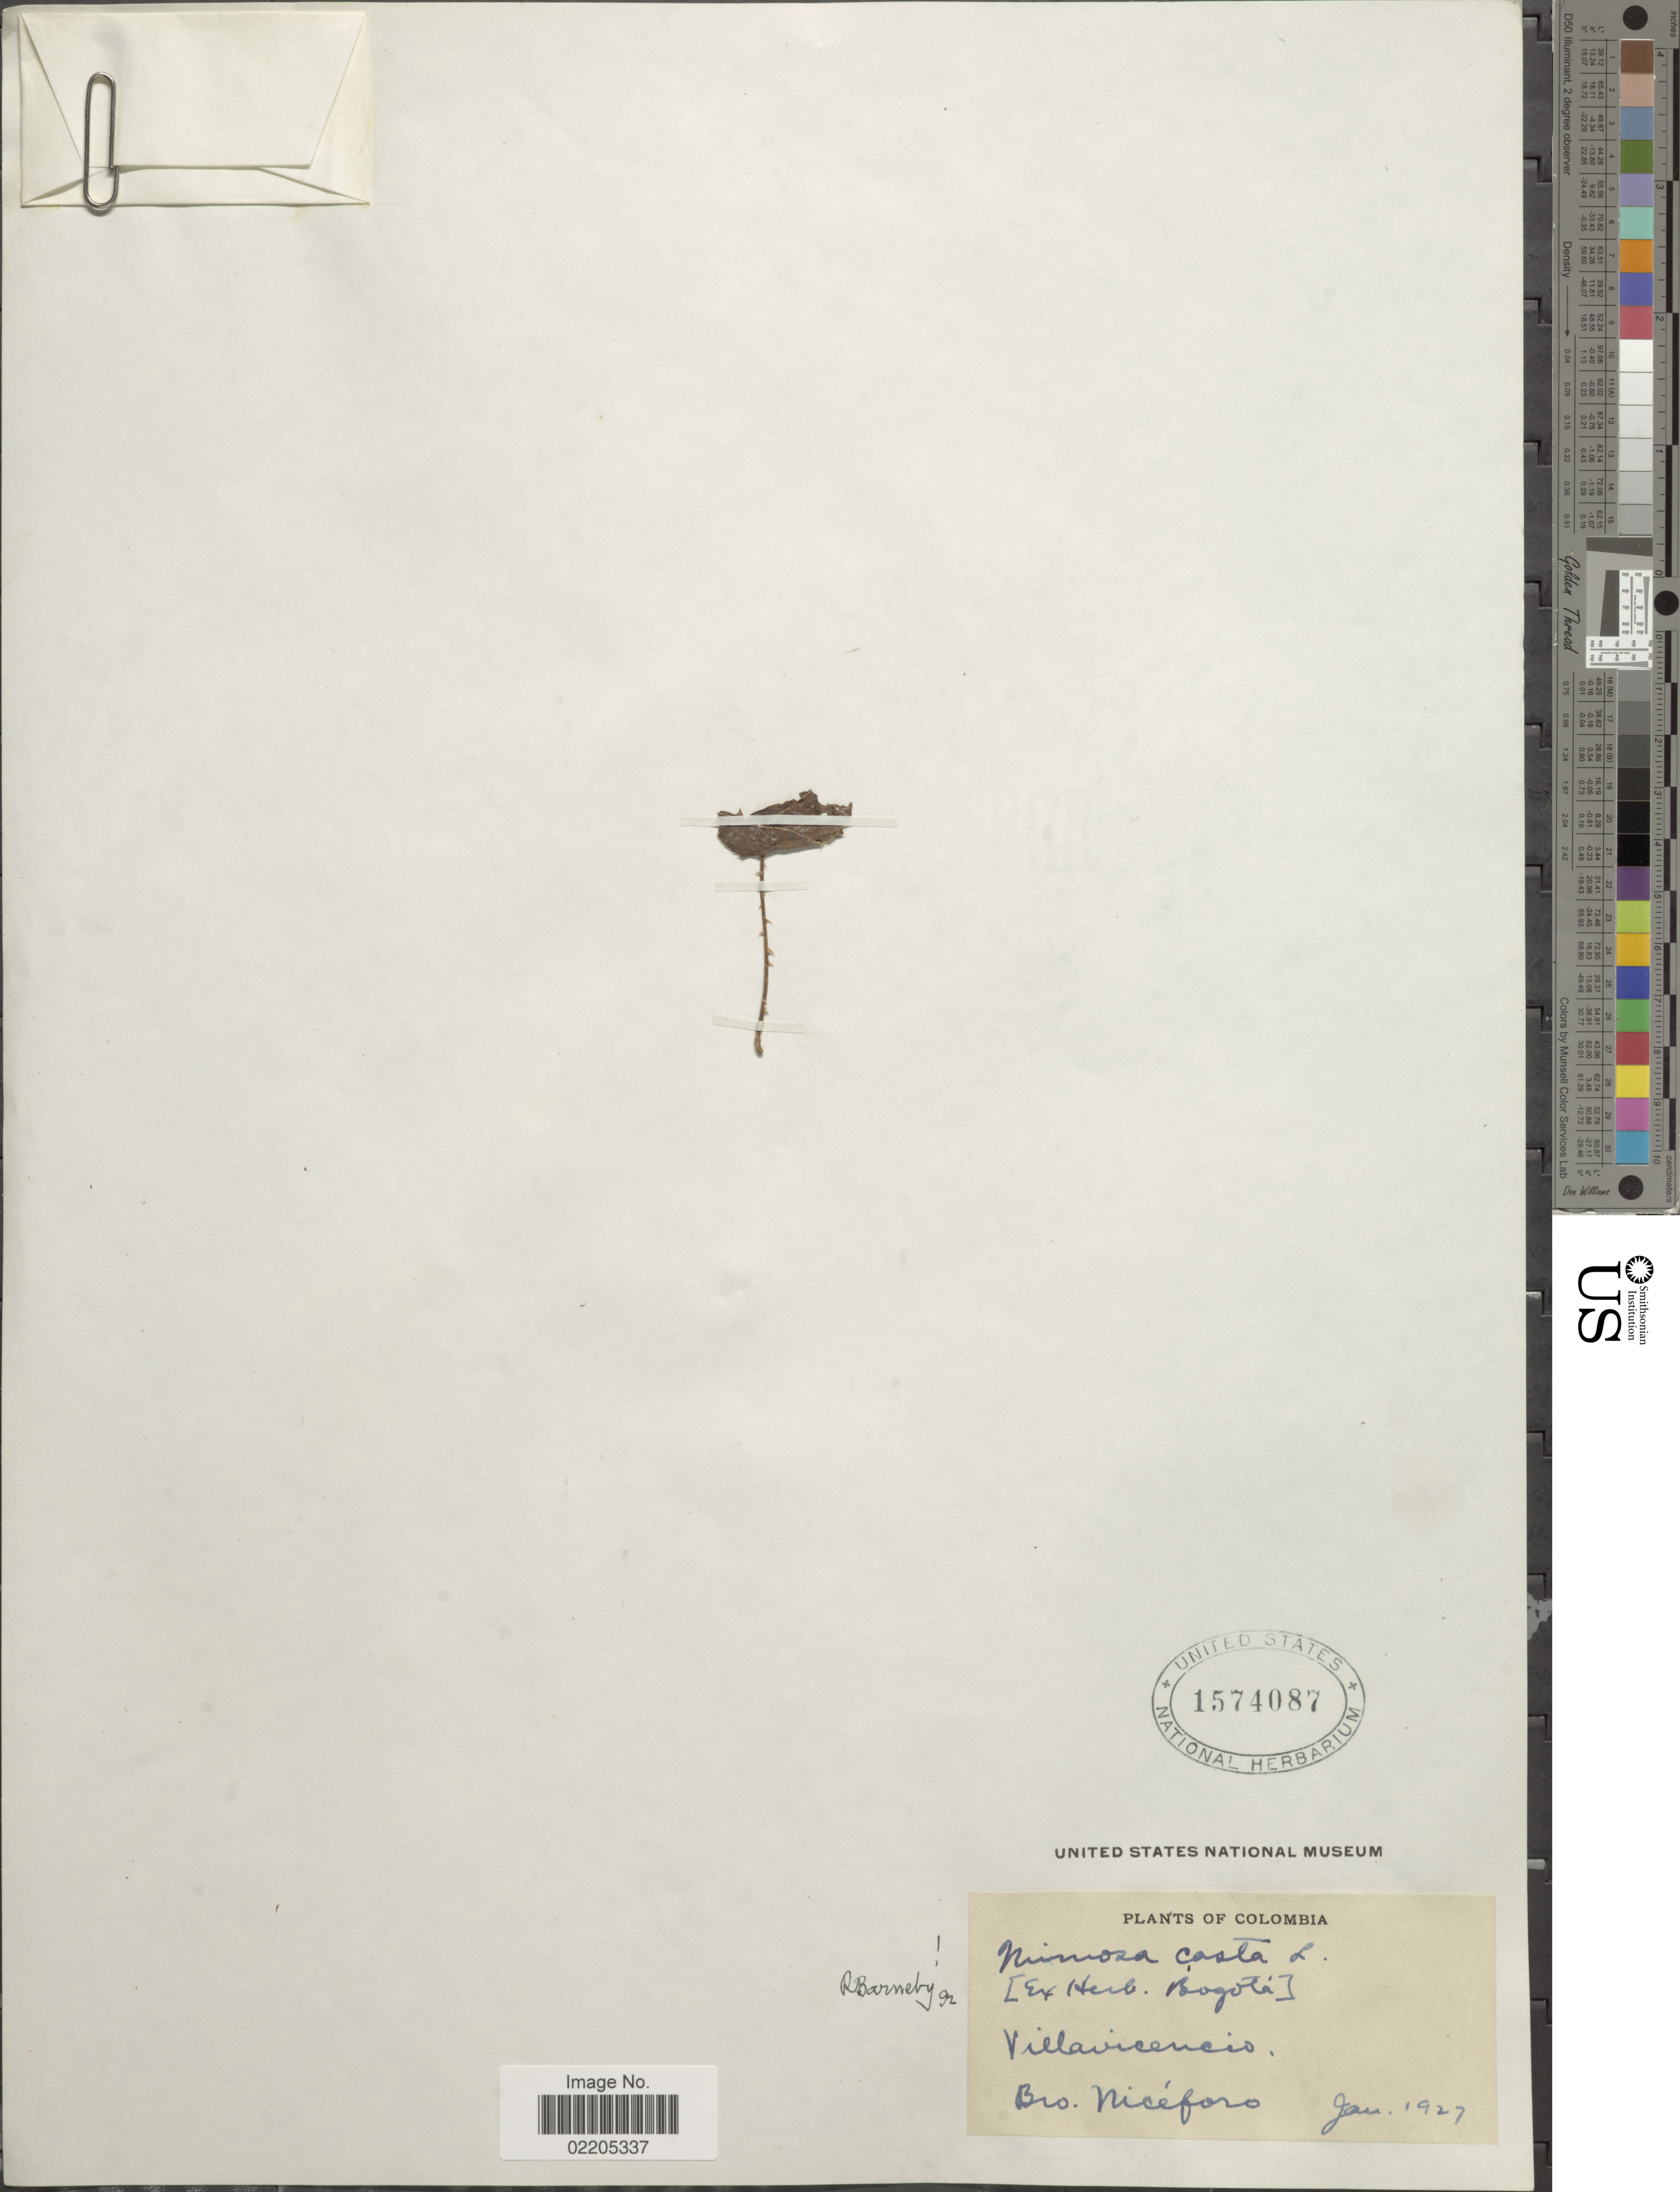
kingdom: Plantae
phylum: Tracheophyta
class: Magnoliopsida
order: Fabales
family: Fabaceae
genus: Mimosa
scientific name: Mimosa casta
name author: L.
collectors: M. Niceforo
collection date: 1927-01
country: Colombia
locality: Villavicencio.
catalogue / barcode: US 1574087